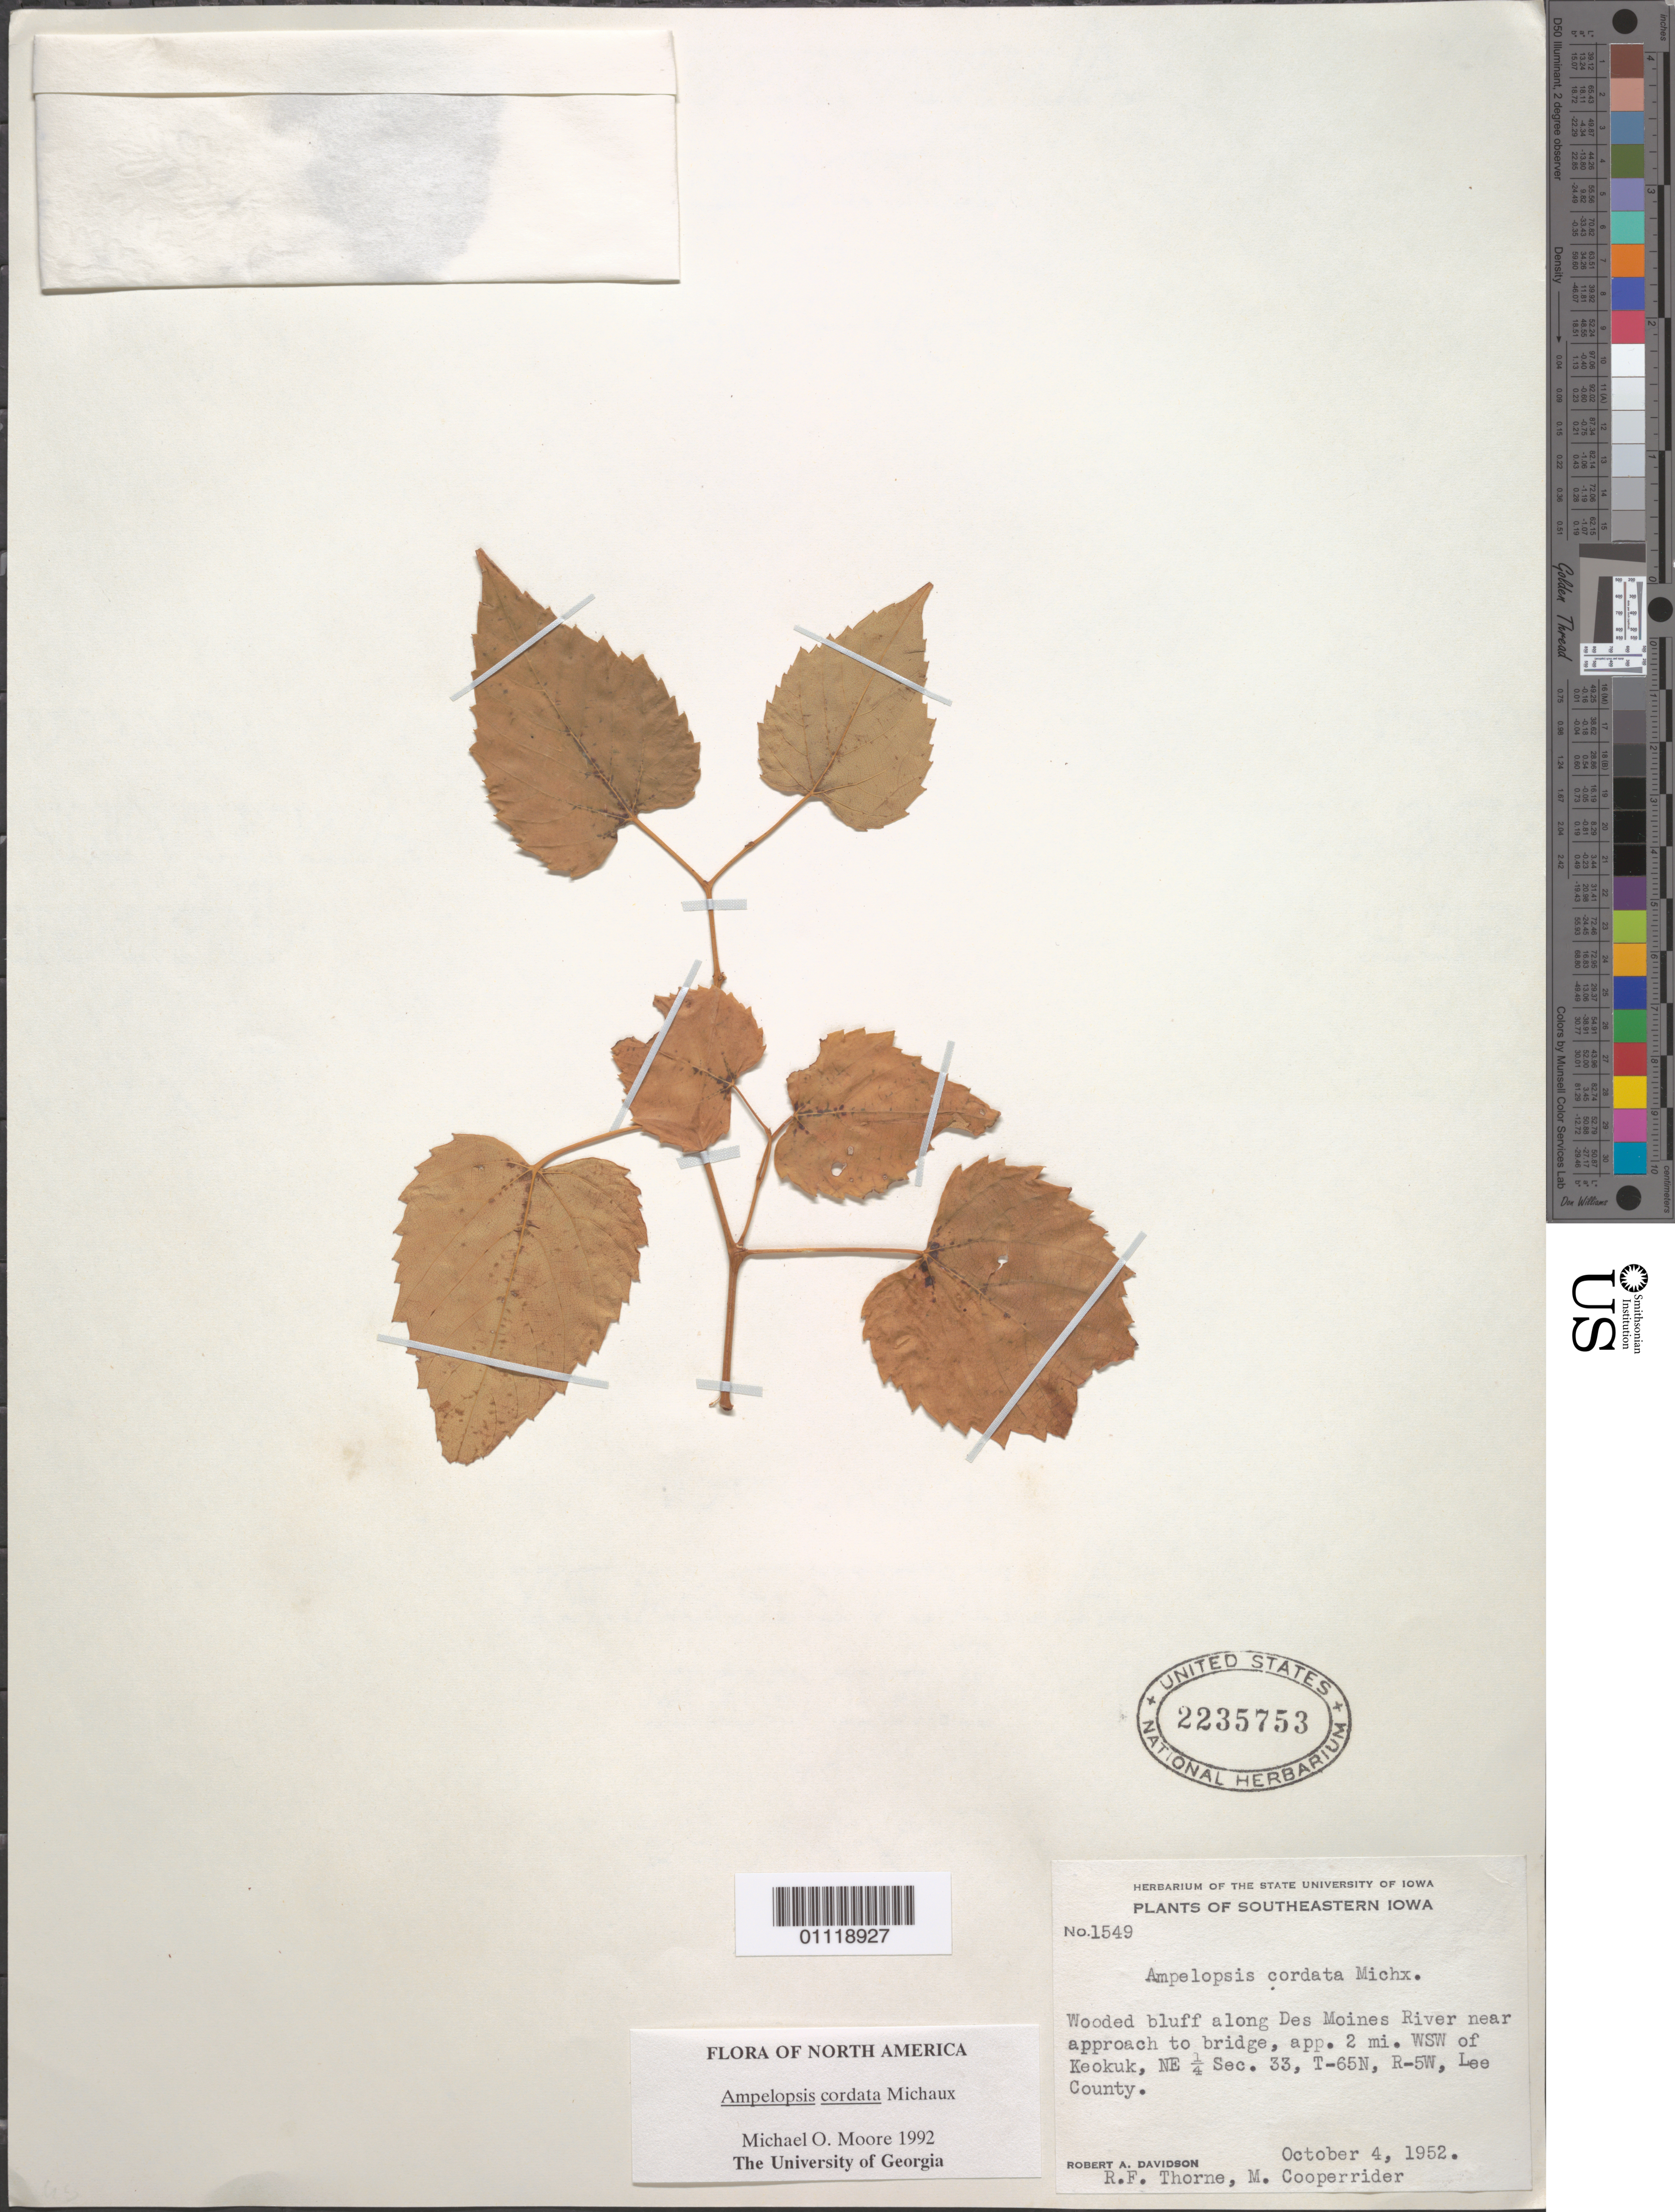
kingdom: Plantae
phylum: Tracheophyta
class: Magnoliopsida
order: Vitales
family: Vitaceae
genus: Ampelopsis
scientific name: Ampelopsis cordata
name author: Michx.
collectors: R. F. Thorne & M. Cooperrider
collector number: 1549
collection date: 1952-10-04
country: United States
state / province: Iowa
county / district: Lee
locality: Des Moines River near approach to bridge, app. 2 mi WSW of Keokuk.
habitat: Wooded bluff along river.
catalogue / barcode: US 2235753